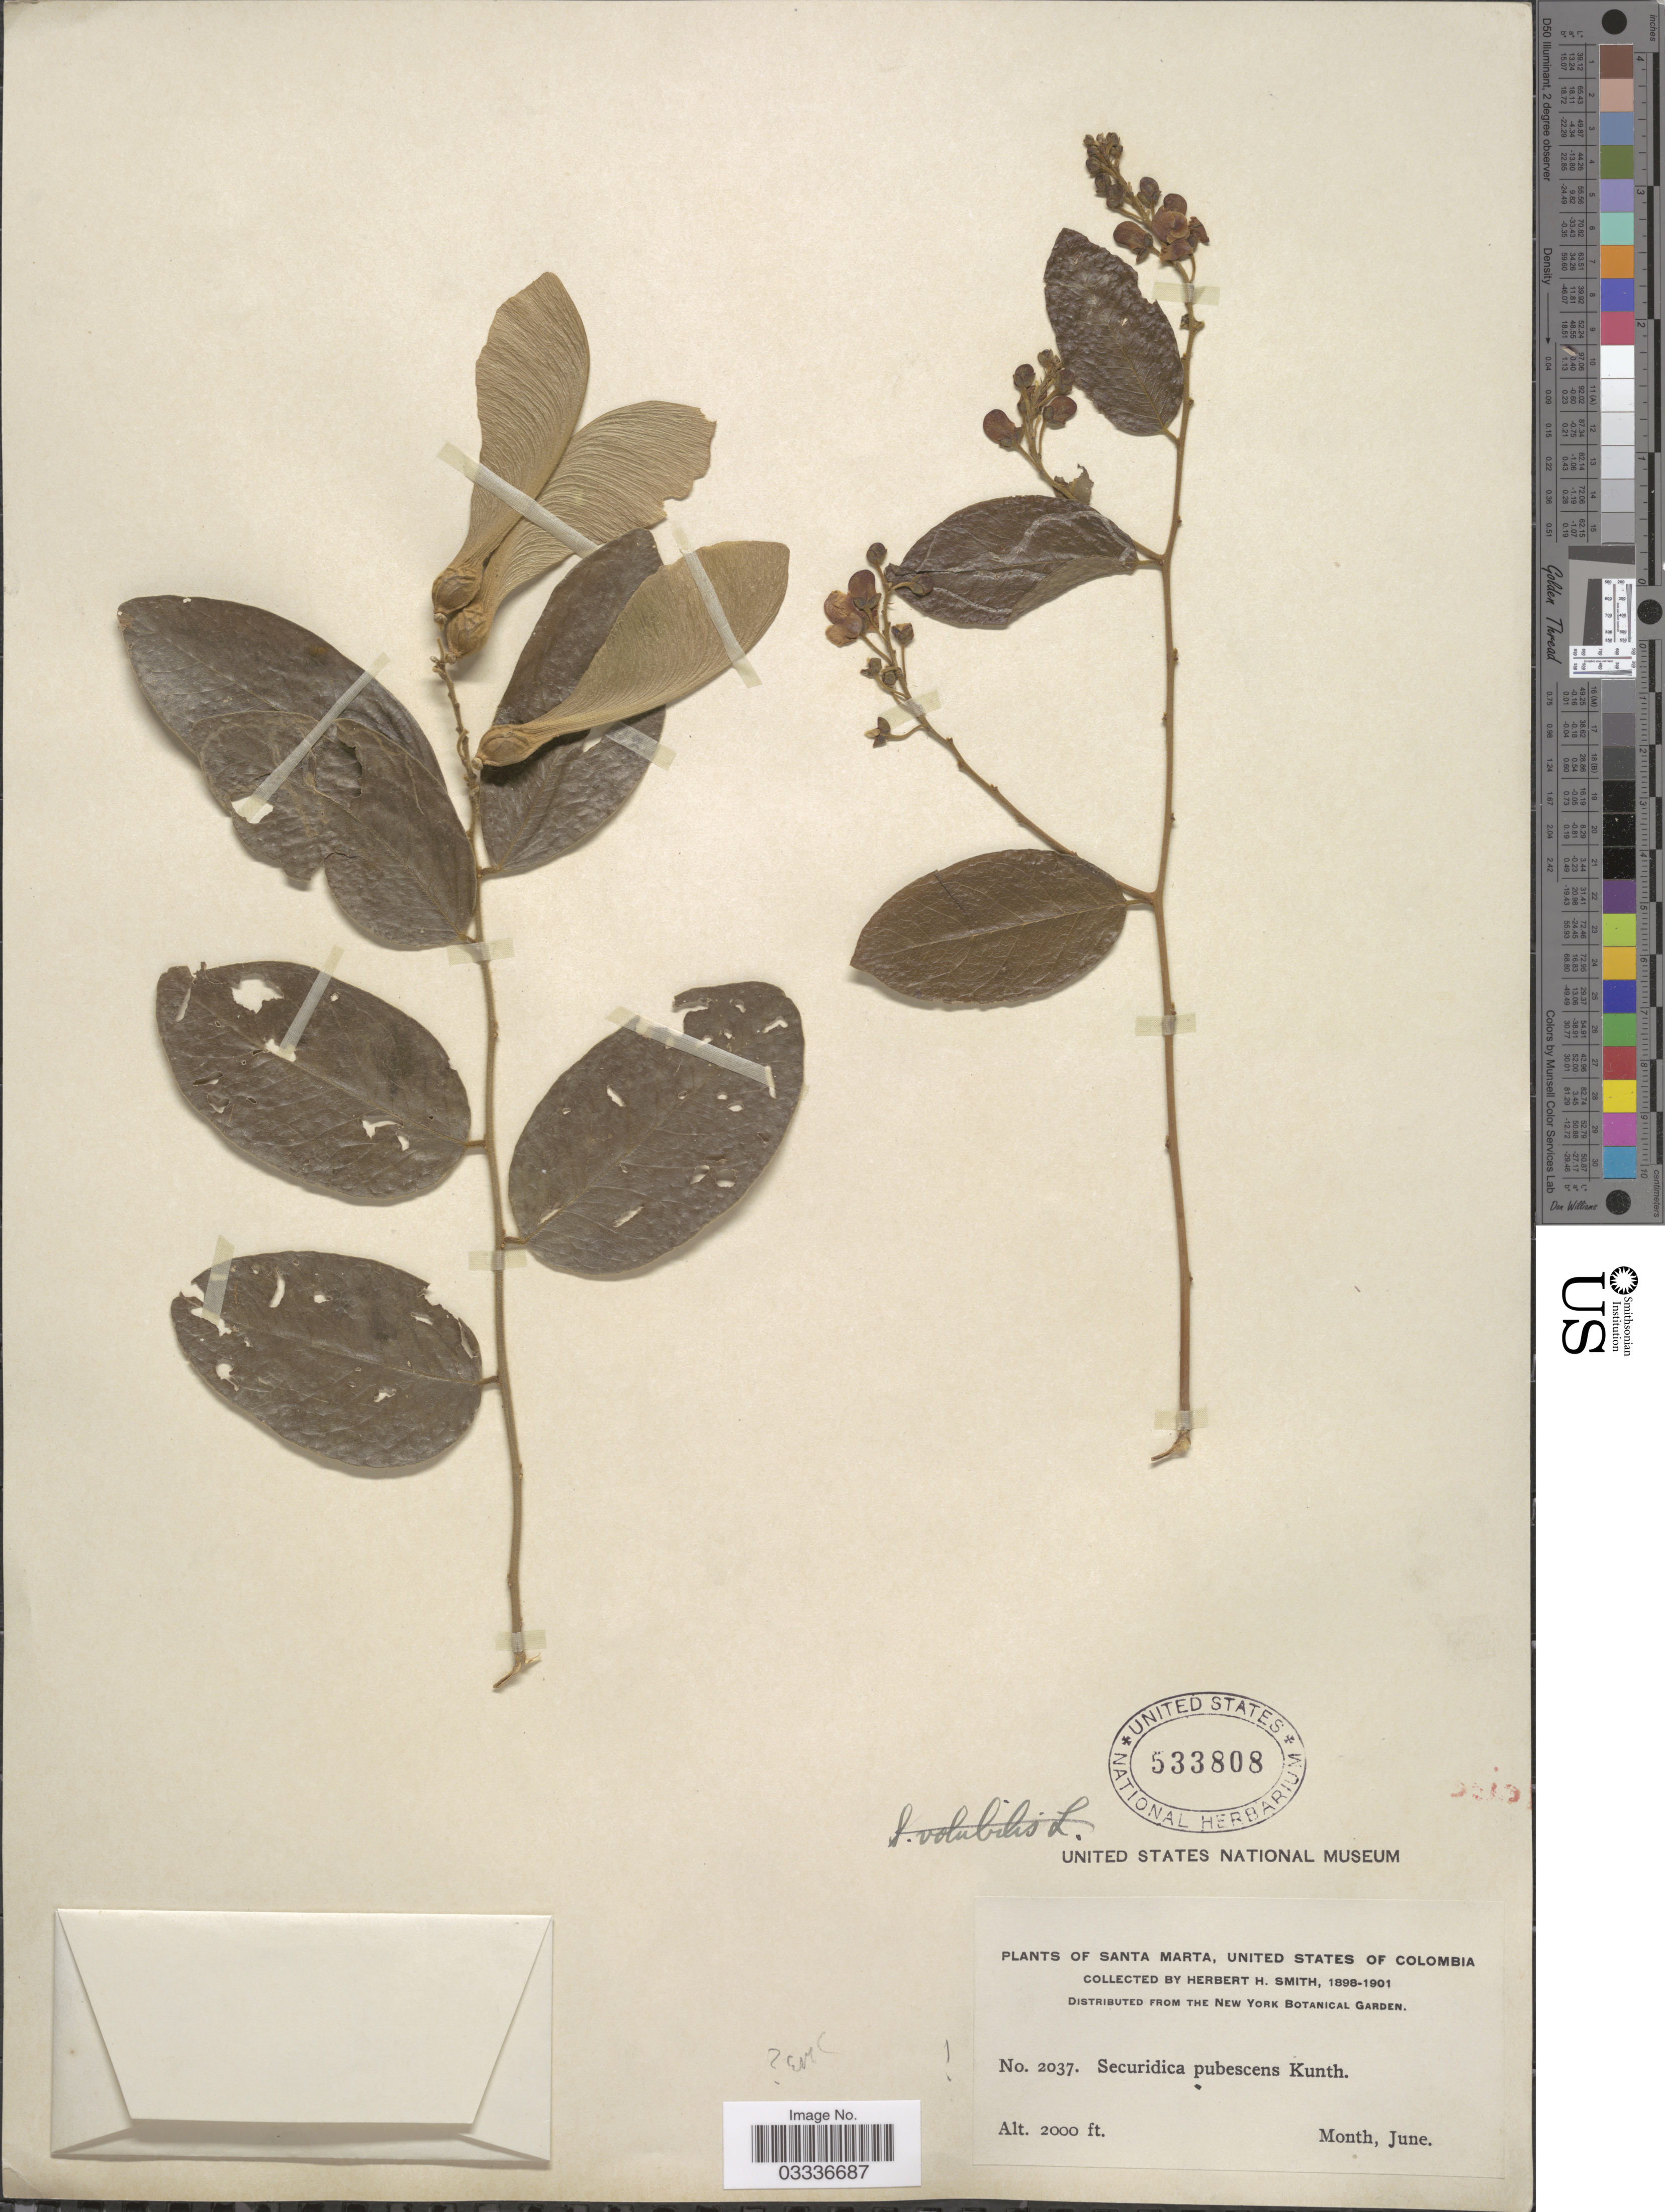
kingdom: Plantae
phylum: Tracheophyta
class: Magnoliopsida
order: Fabales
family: Polygalaceae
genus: Securidaca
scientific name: Securidaca sp.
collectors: Herbert H. Smith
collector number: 2037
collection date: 1898-06/1901-06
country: Colombia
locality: Santa Marta.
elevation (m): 610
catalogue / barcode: US 533808